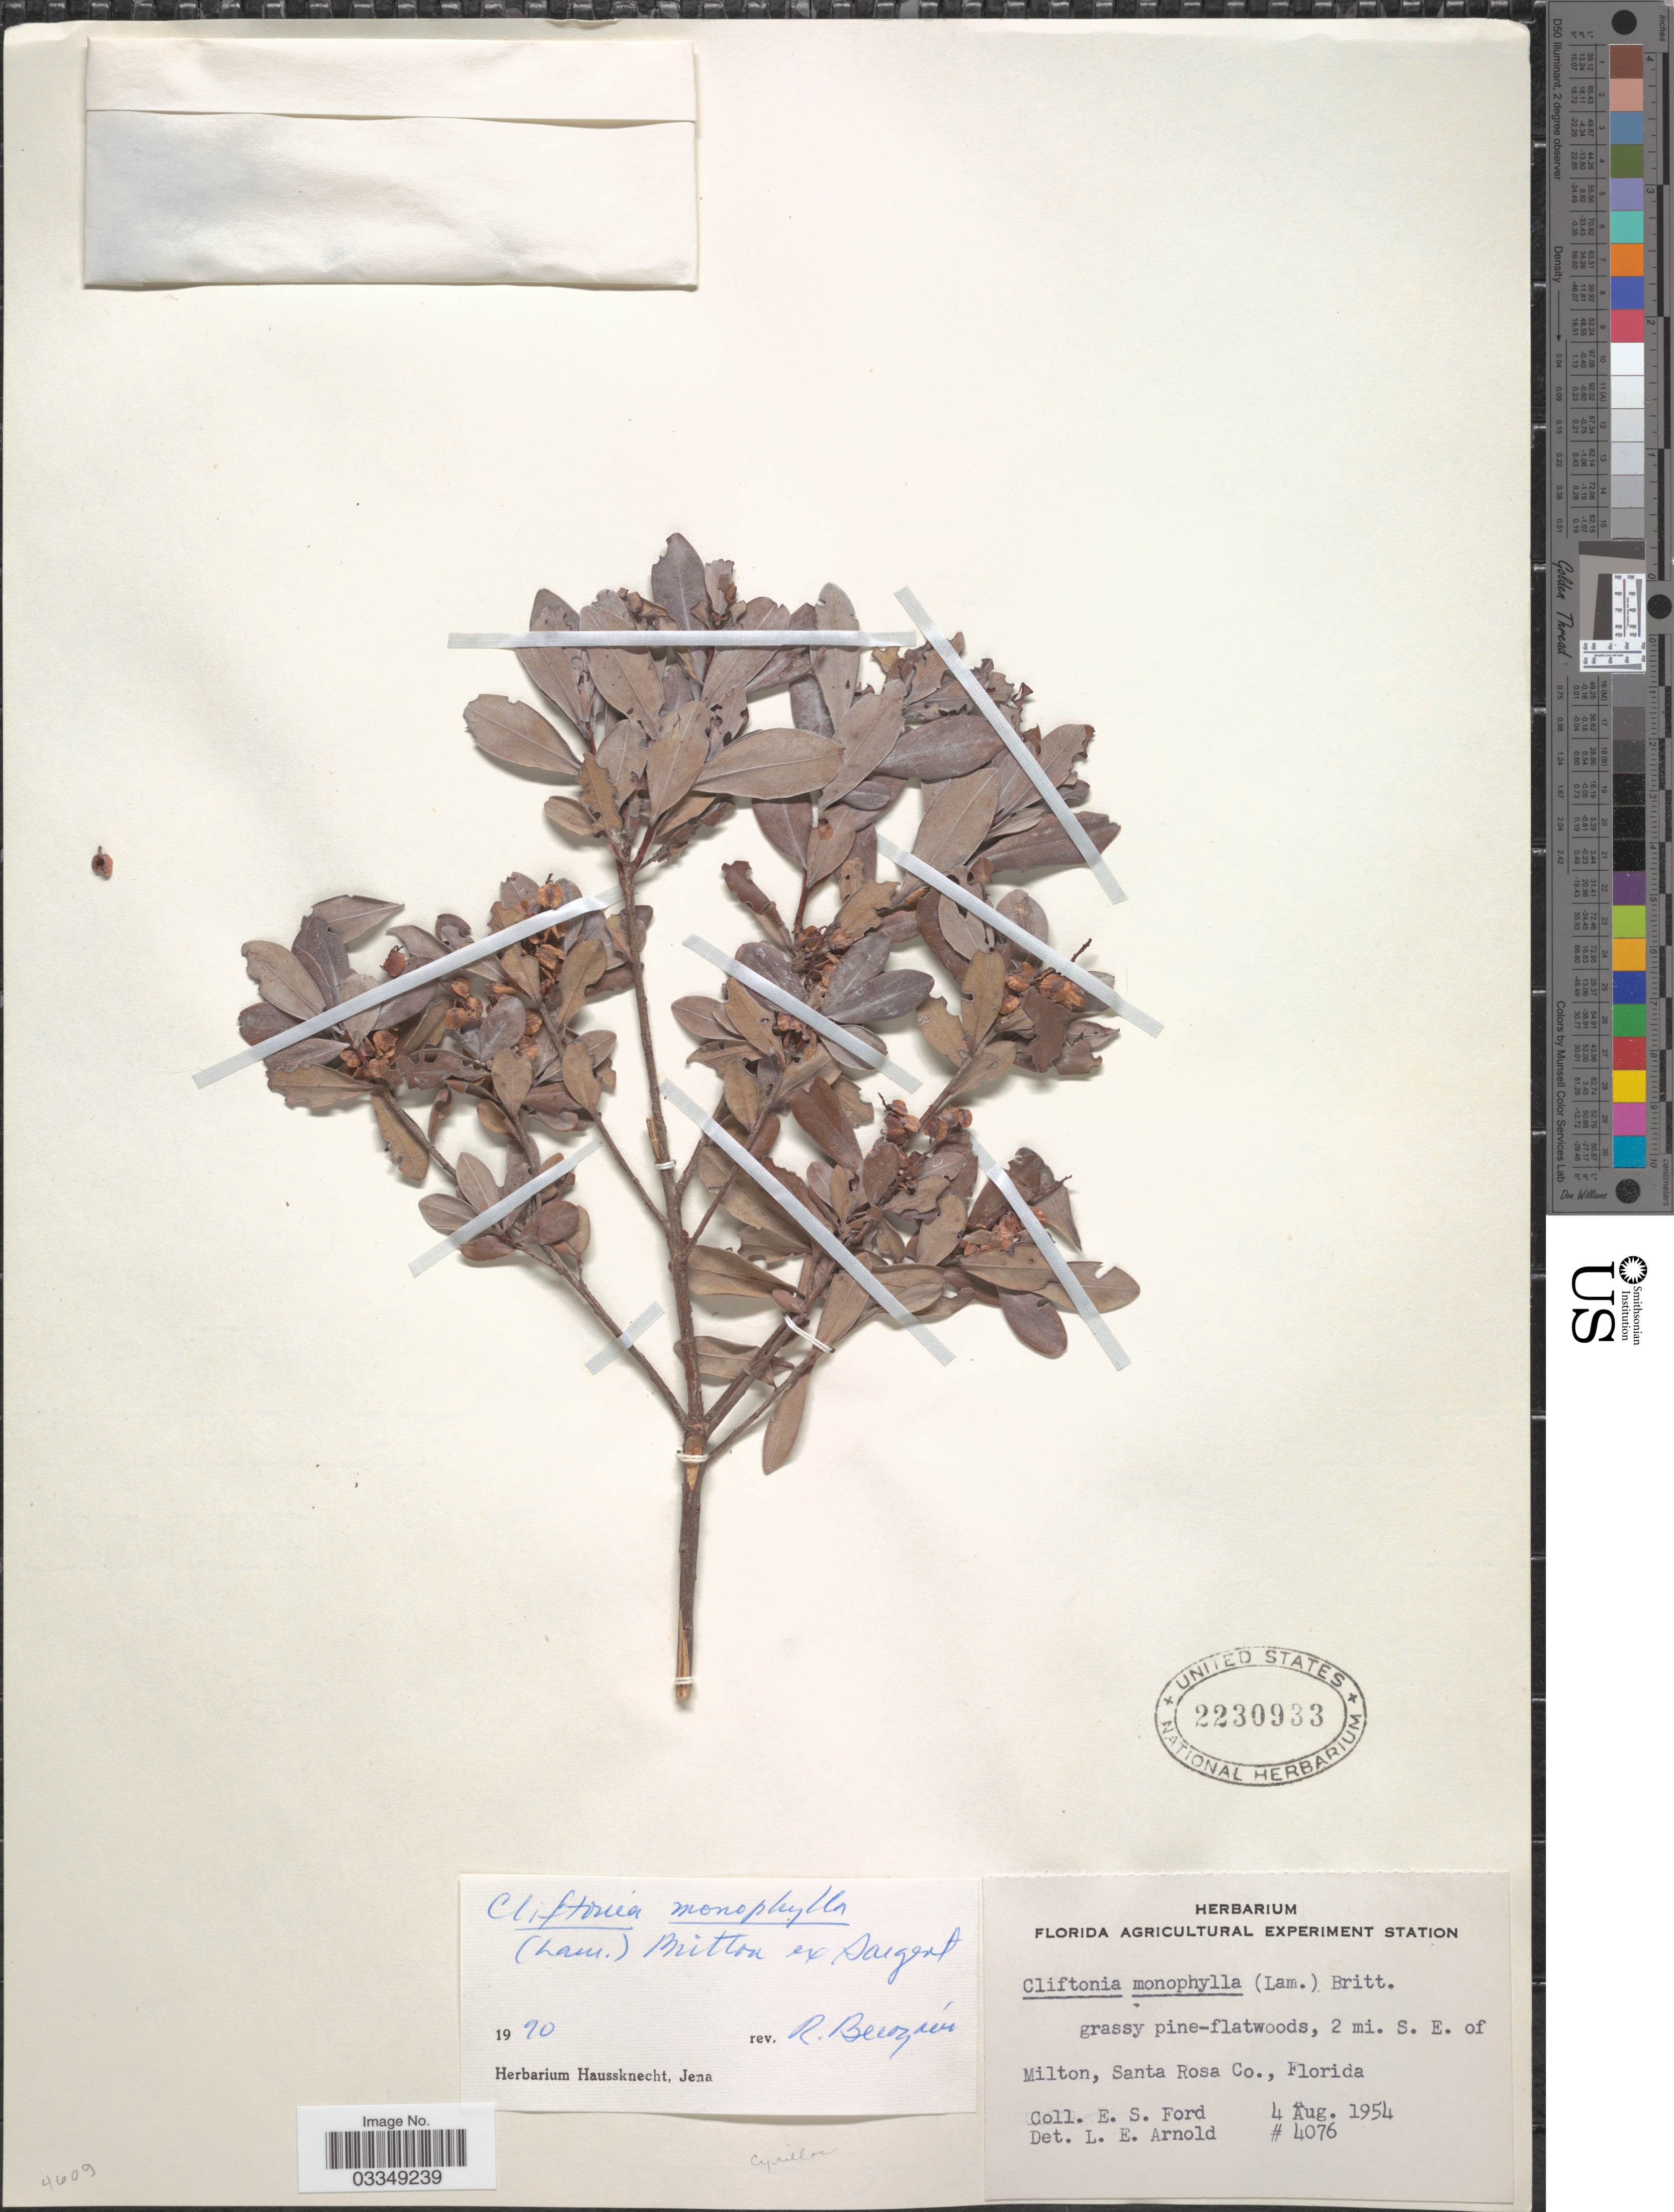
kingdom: Plantae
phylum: Tracheophyta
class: Magnoliopsida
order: Ericales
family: Cyrillaceae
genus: Cliftonia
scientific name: Cliftonia monophylla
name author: (Lam.) Britton ex Sarg.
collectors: E. Ford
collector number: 4076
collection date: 1954-08-04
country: United States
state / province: Florida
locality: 2 mi. S. E. of Milton, Santa Rosa Co.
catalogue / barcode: US 2230933